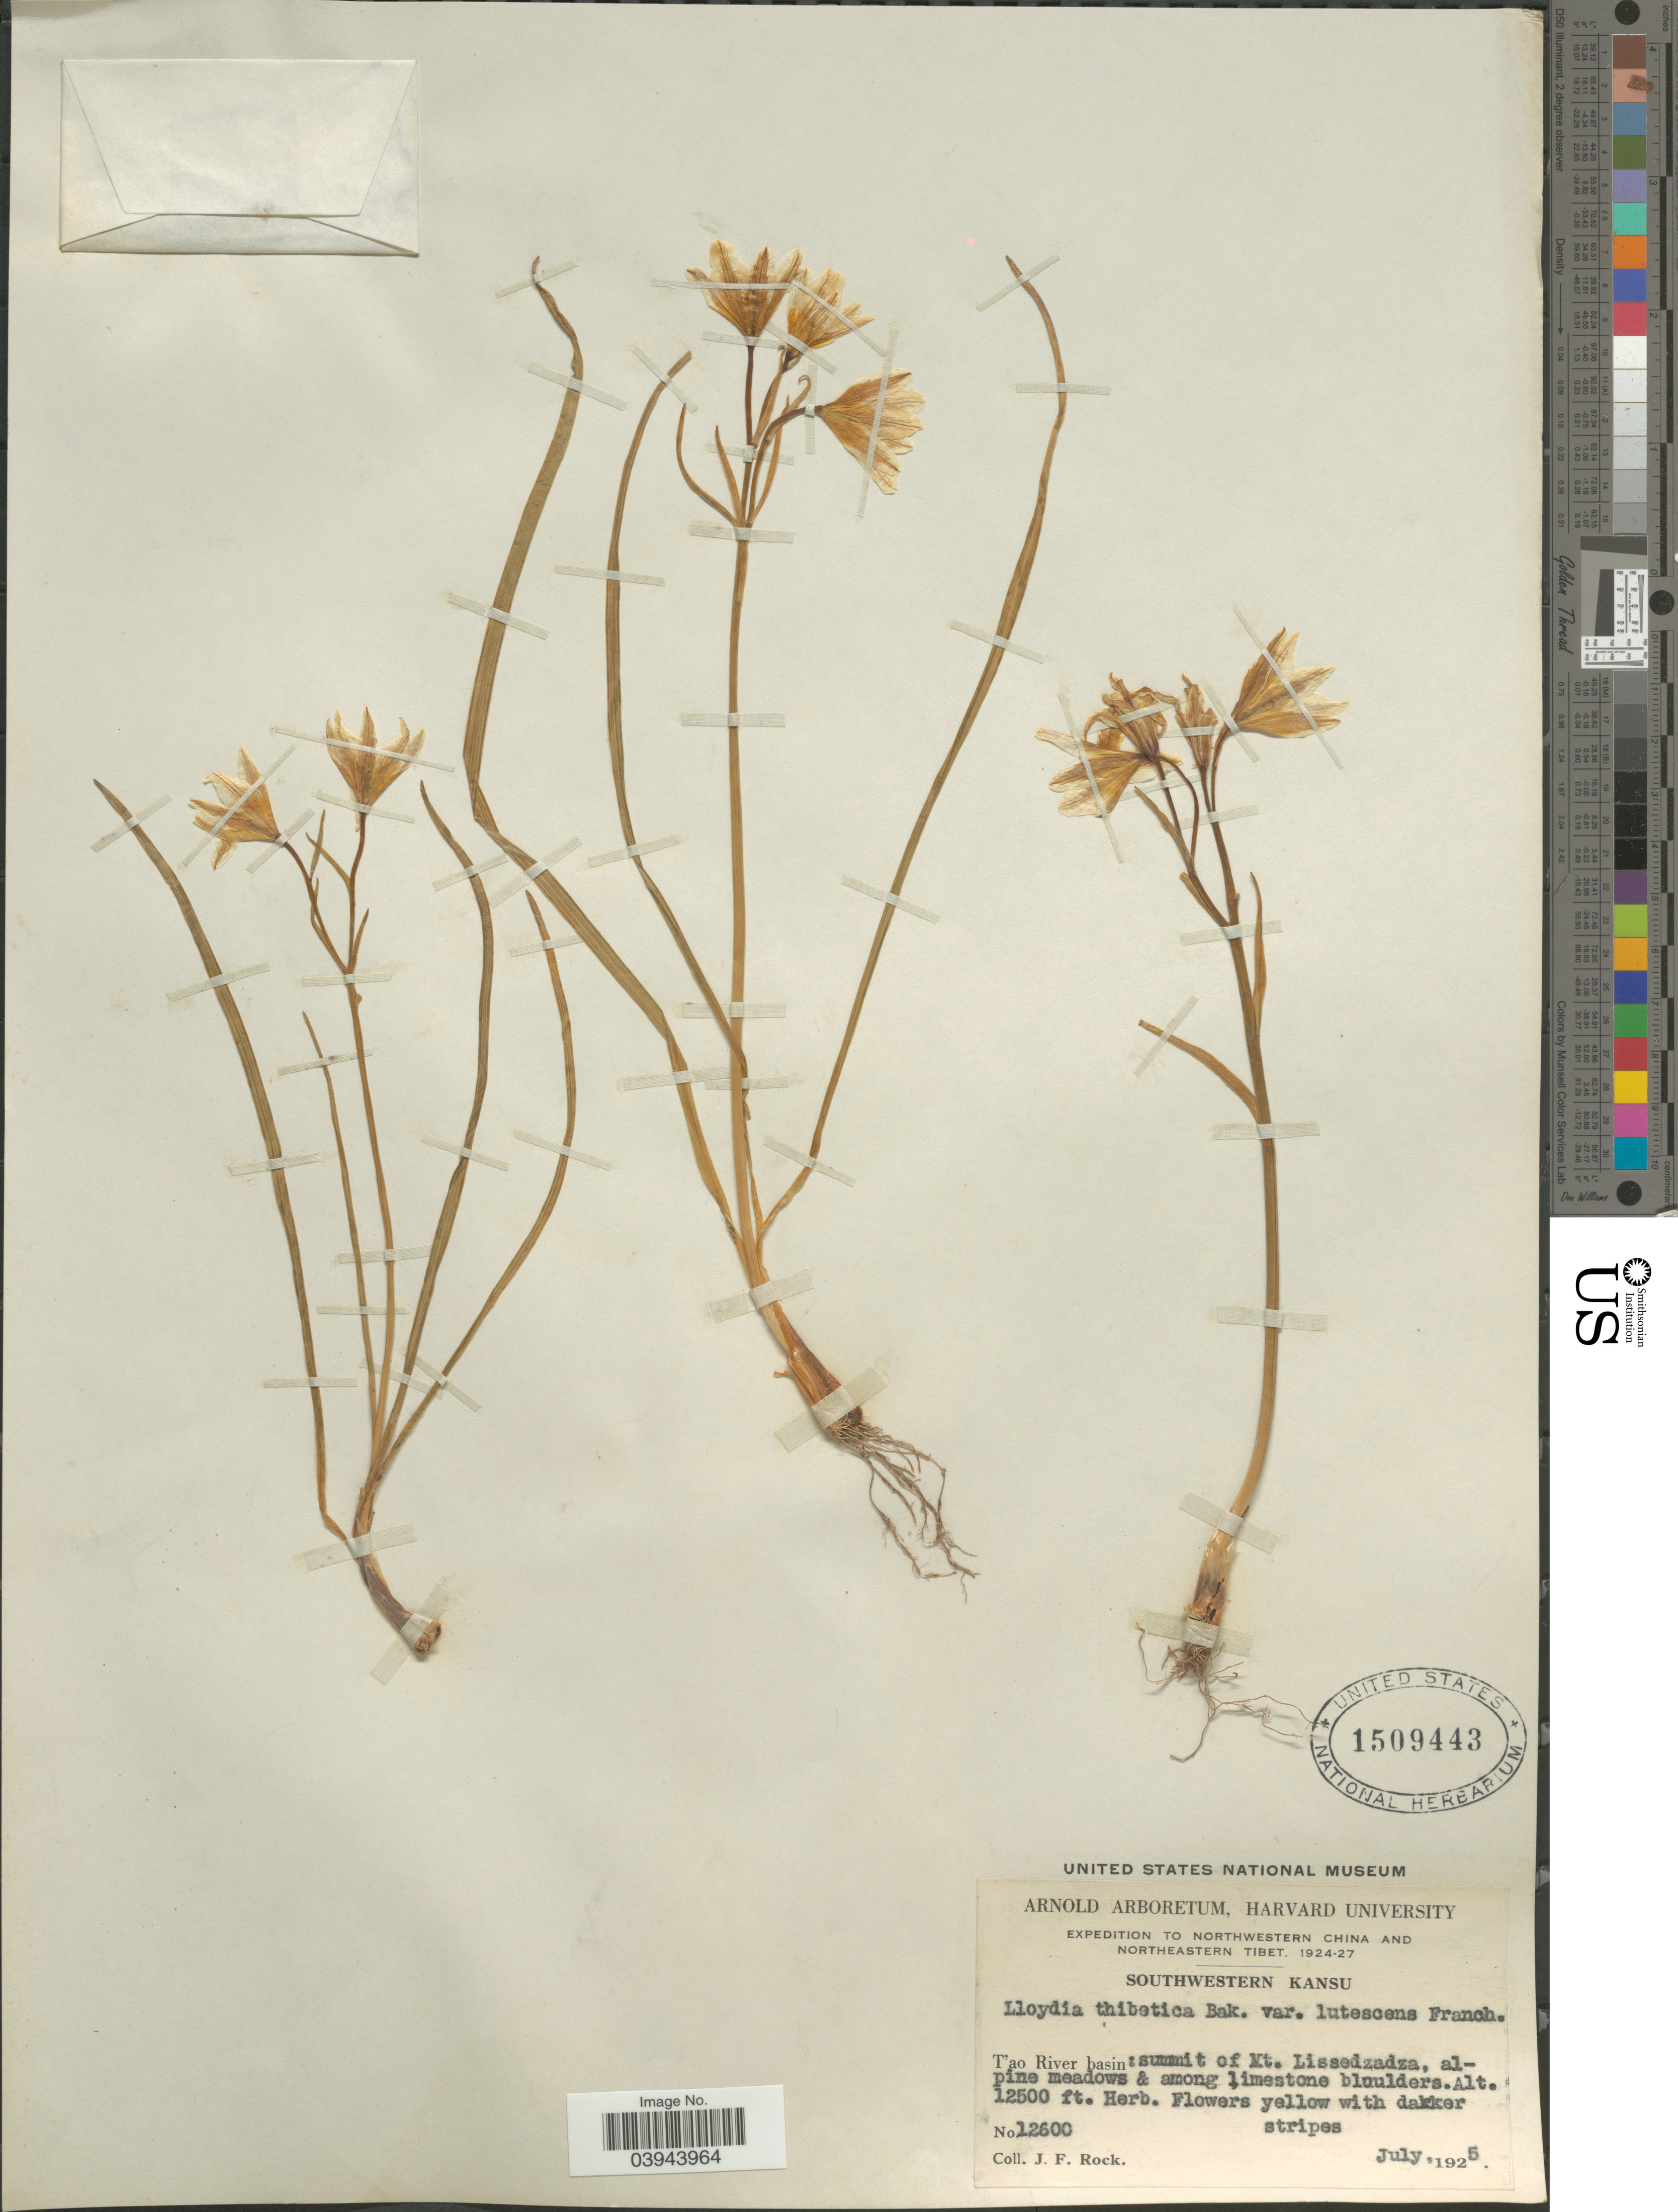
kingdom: Plantae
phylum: Tracheophyta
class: Liliopsida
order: Liliales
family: Liliaceae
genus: Lloydia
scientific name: Lloydia tibetica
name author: Baker ex Oliv.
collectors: J. Rock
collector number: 12600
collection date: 1925-07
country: China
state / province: Gansu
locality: Northwestern China. Southwestern Kansu. T'ao River basin: summit of Mt. Lissedzadza.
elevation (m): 3810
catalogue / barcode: US 1509443